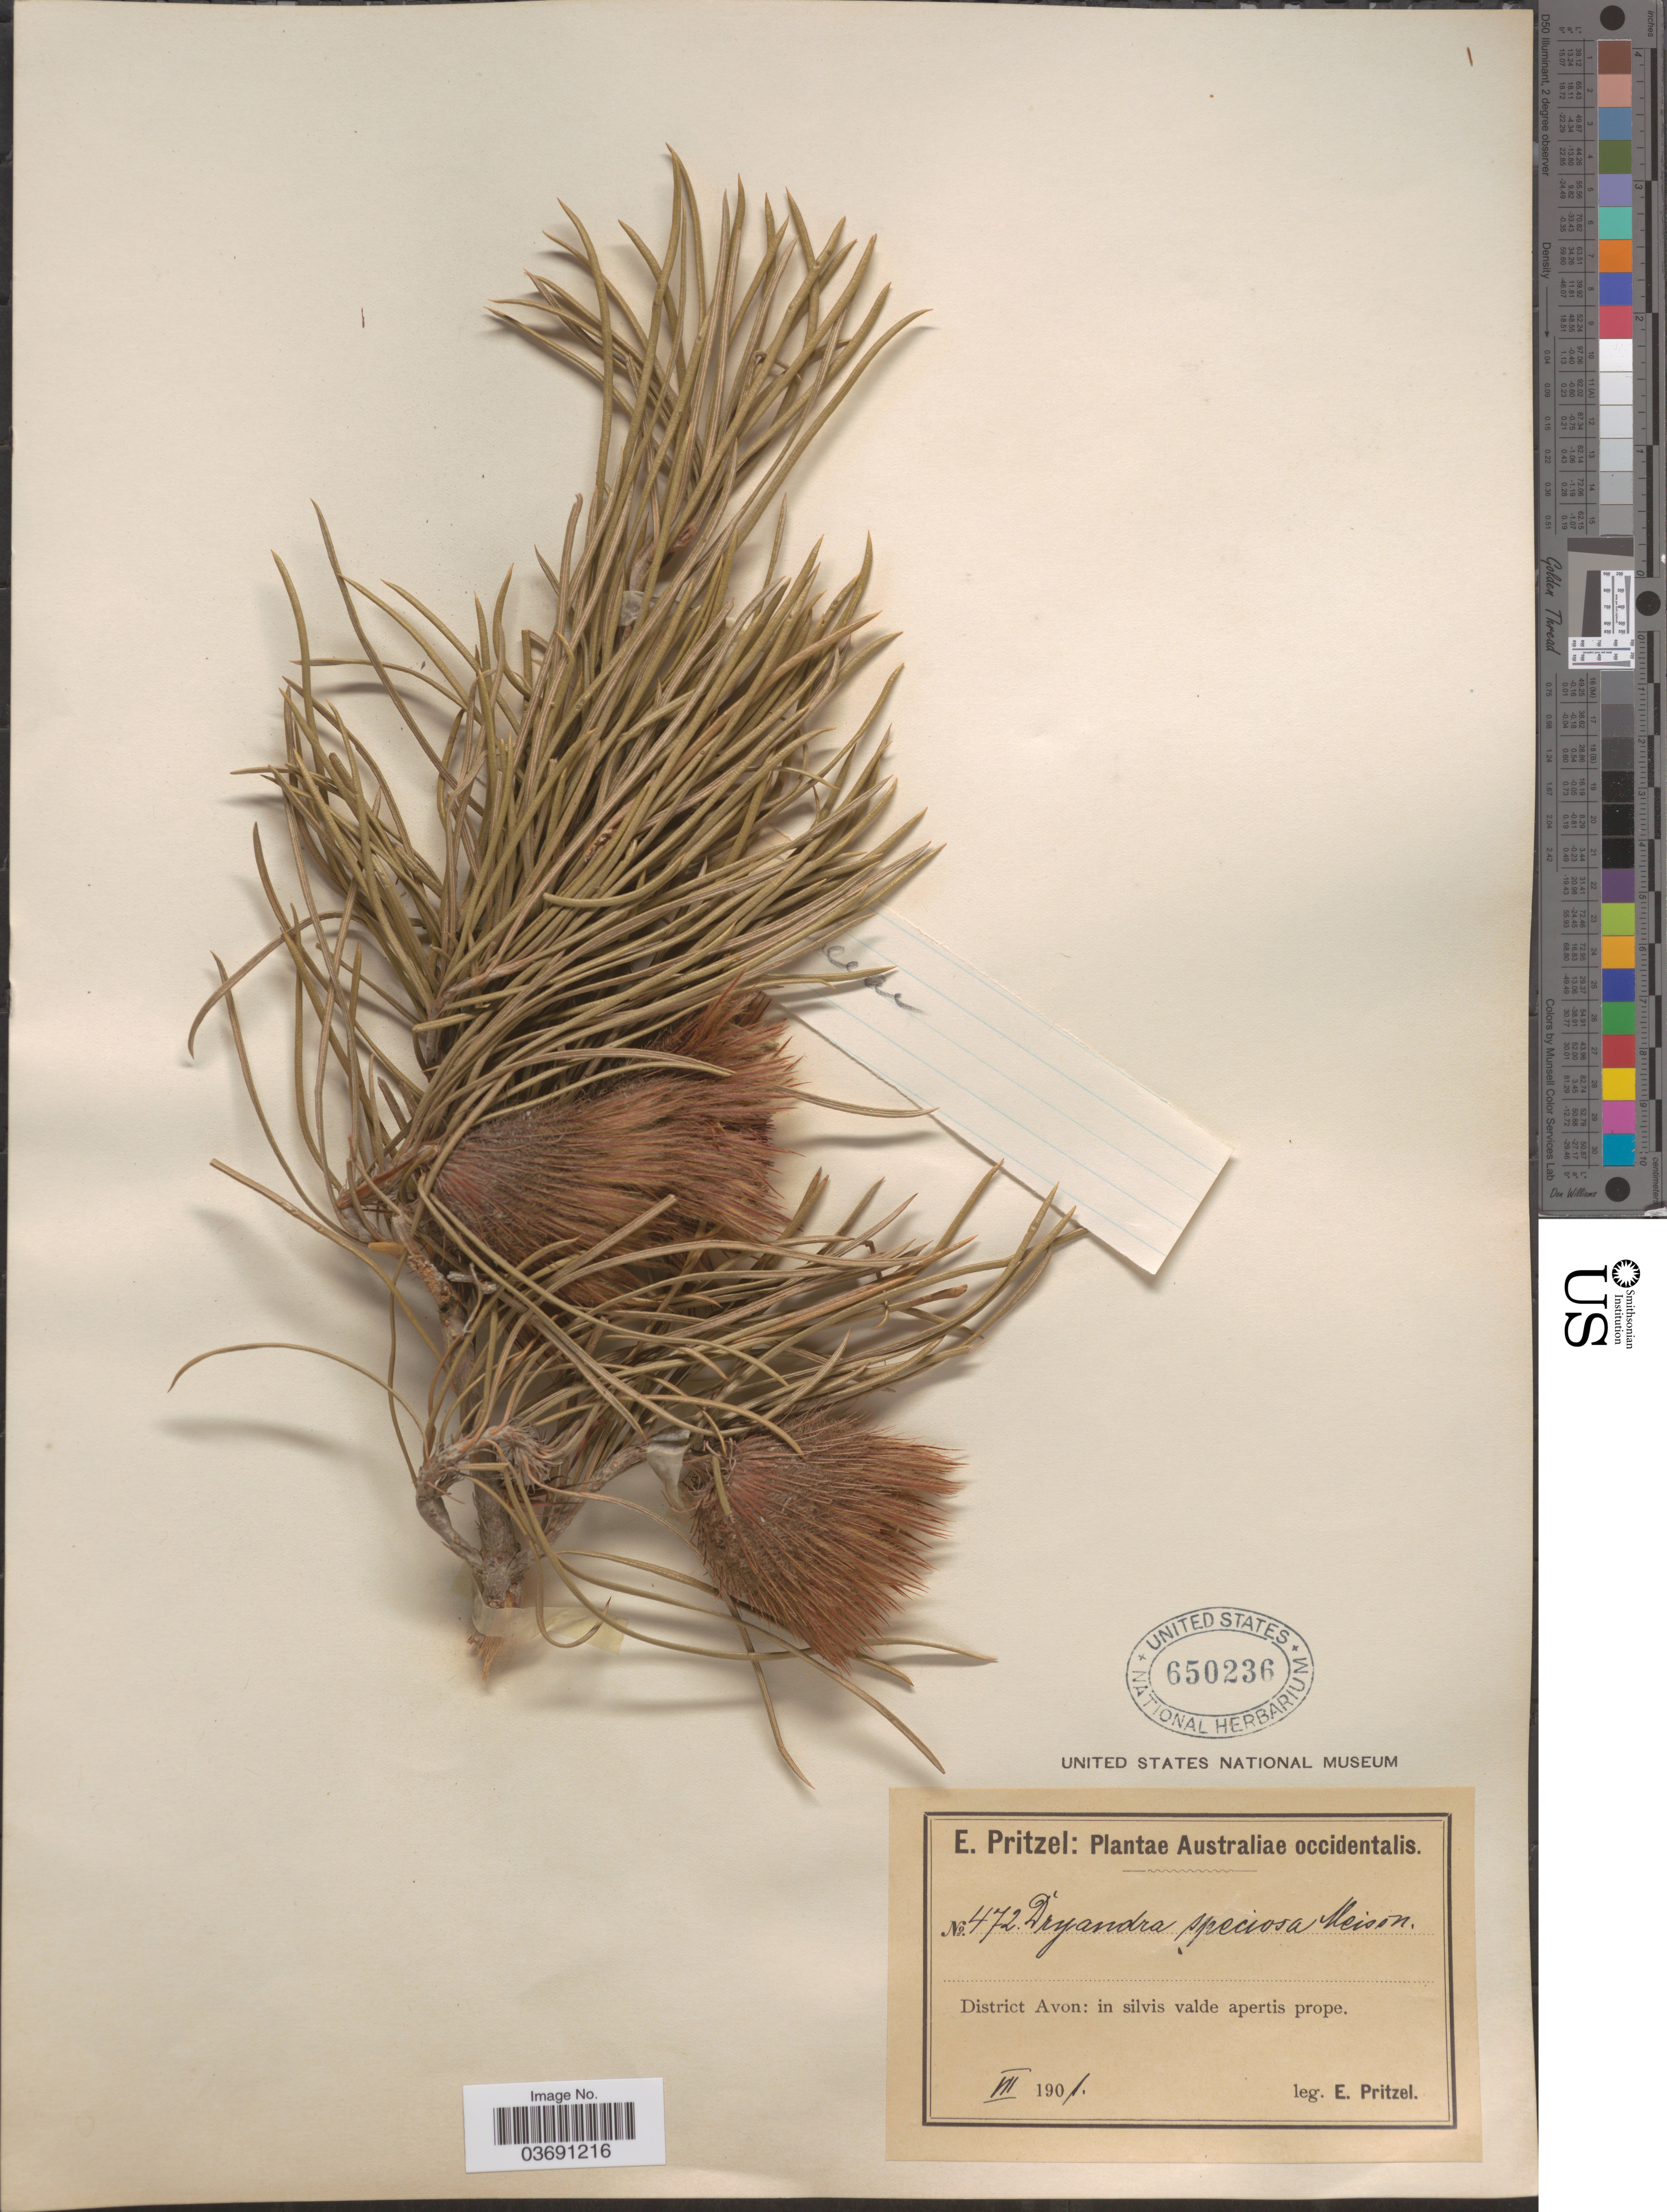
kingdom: Plantae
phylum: Tracheophyta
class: Magnoliopsida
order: Proteales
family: Proteaceae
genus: Dryandra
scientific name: Dryandra speciosa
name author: Meisn.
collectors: E. G. Pritzel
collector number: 472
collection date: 1901-07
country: Australia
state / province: Western Australia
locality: Australiae occidentalis. District Avon: in silvis valde apertis prope.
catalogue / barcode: US 650236